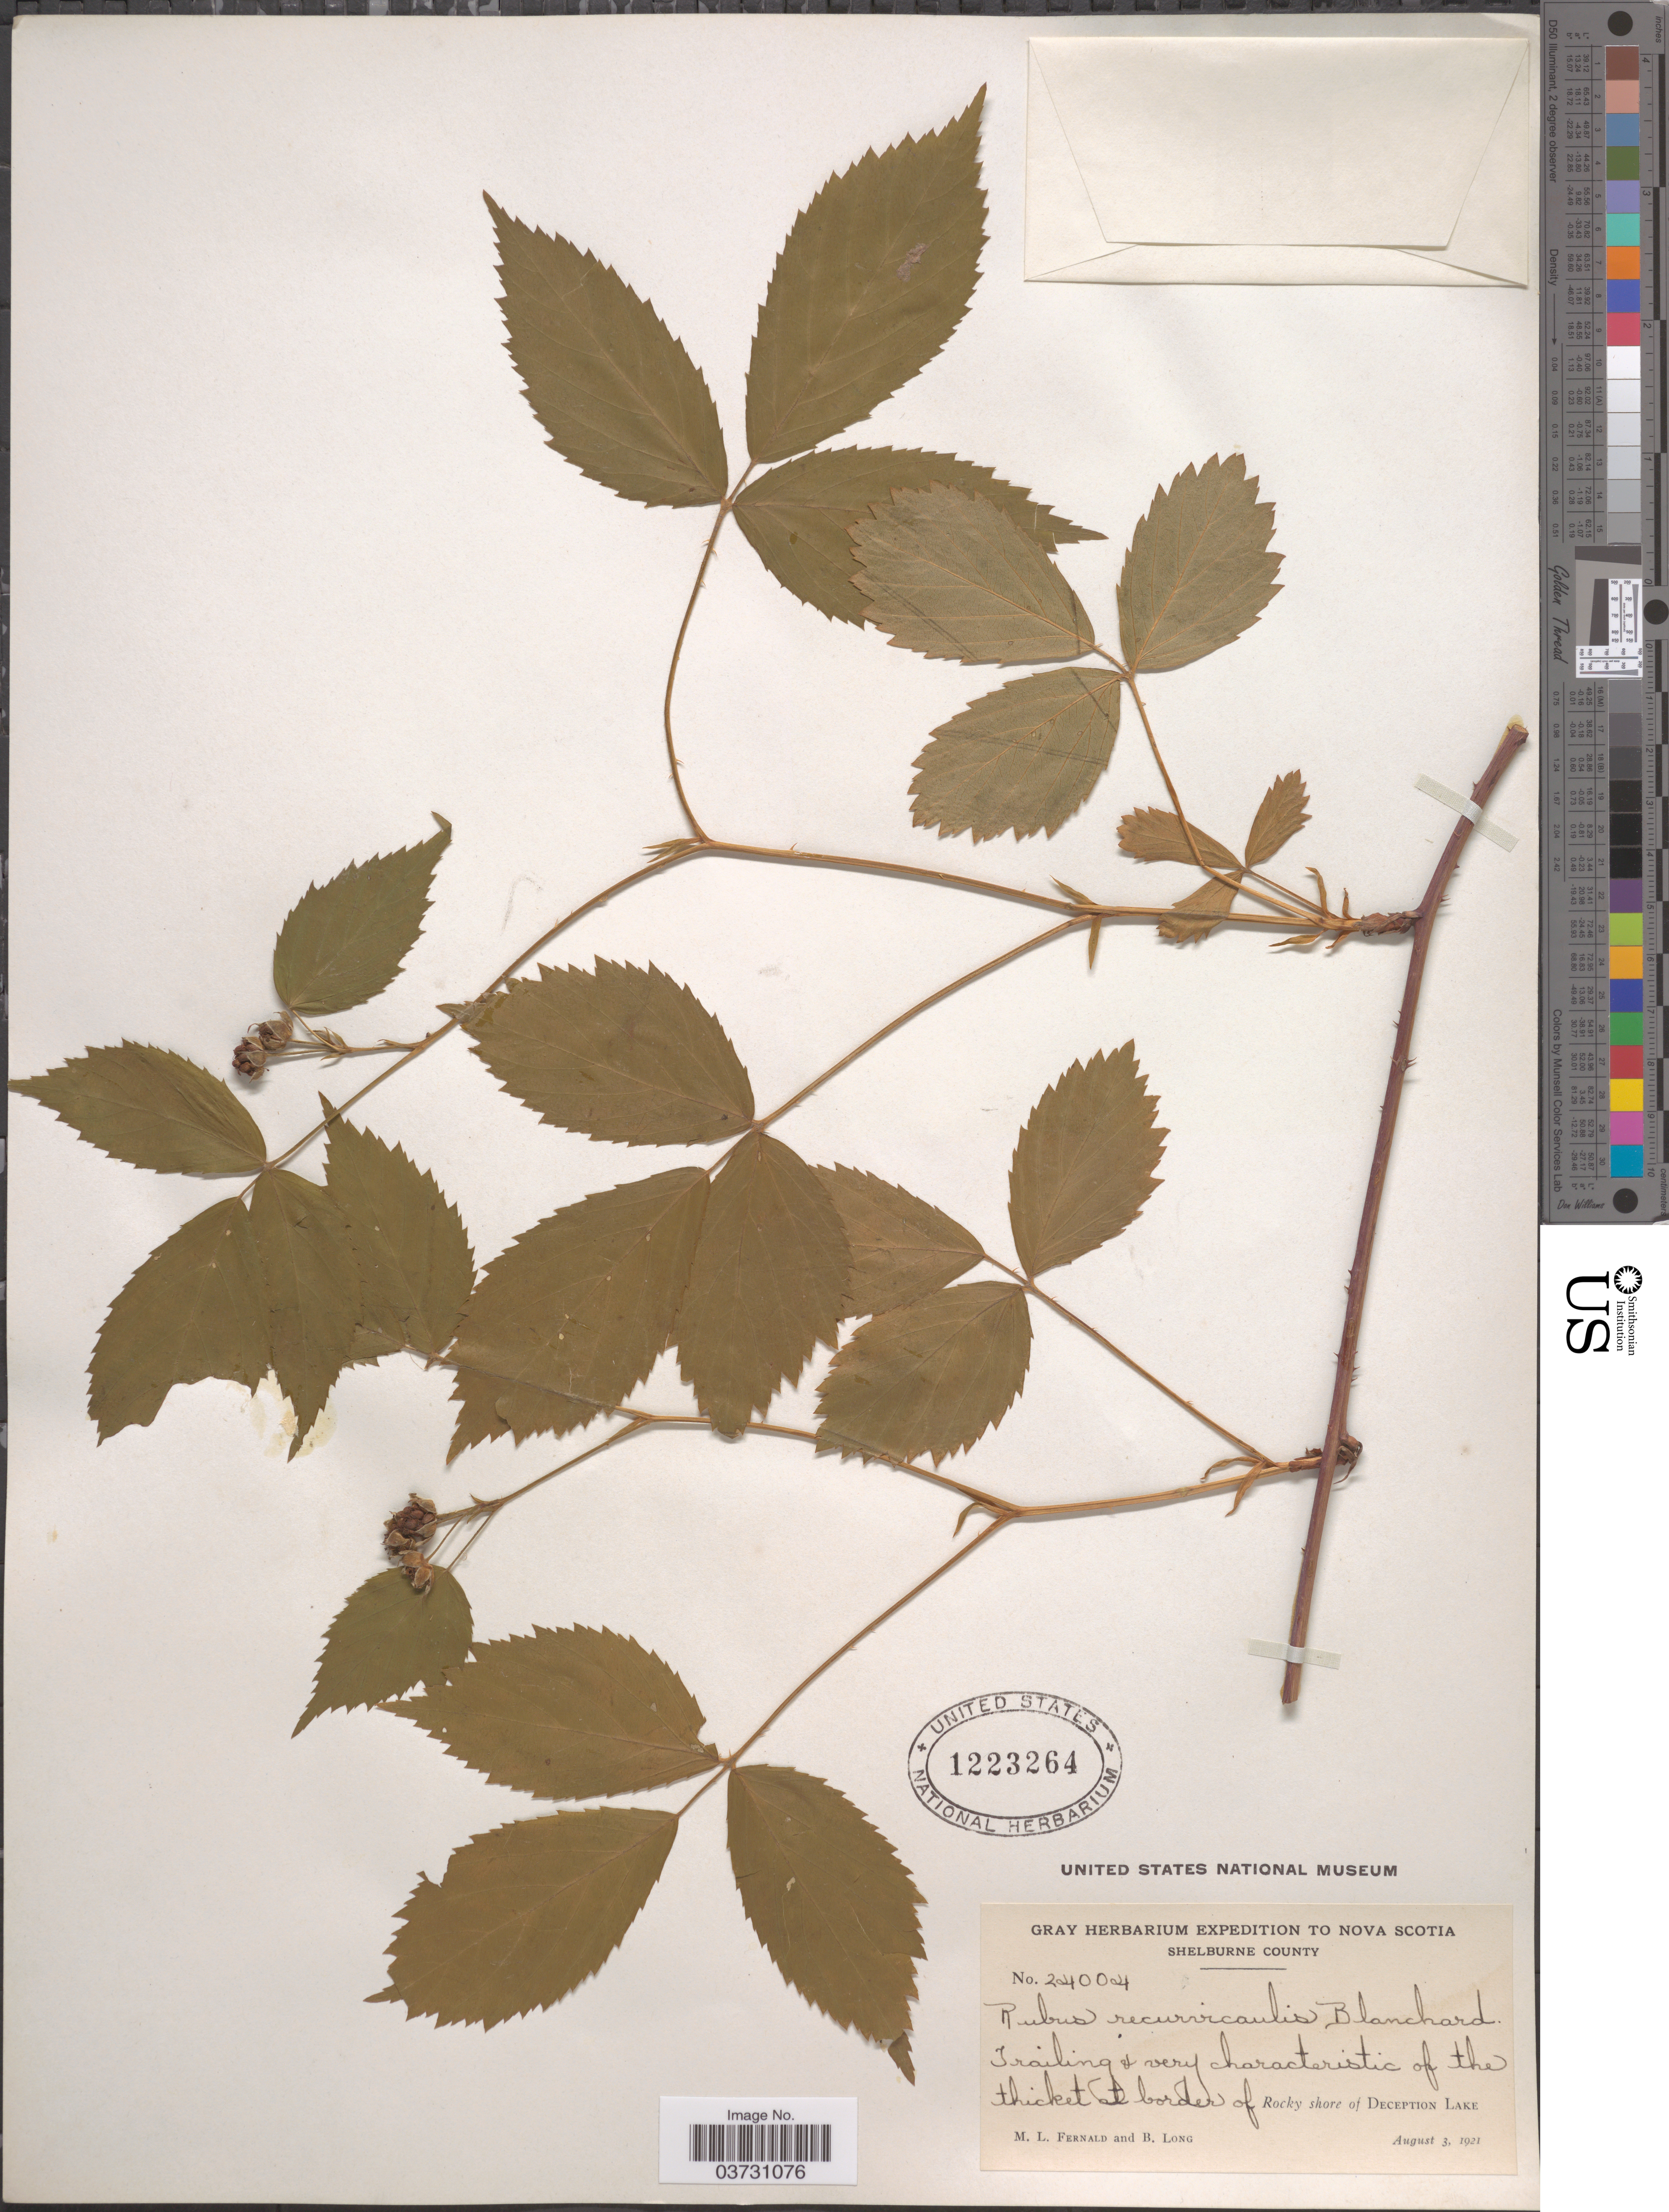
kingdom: Plantae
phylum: Tracheophyta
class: Magnoliopsida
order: Rosales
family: Rosaceae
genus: Rubus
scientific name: Rubus recurvicaulis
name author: Blanch.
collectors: M. L. Fernald & B. Long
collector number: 24004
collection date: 1921-08-03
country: Canada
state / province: Nova Scotia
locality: Shelburne County. Trailing & very characteristic of the thicket at borders of rocky shore of Deception Lake.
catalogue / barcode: US 1223264